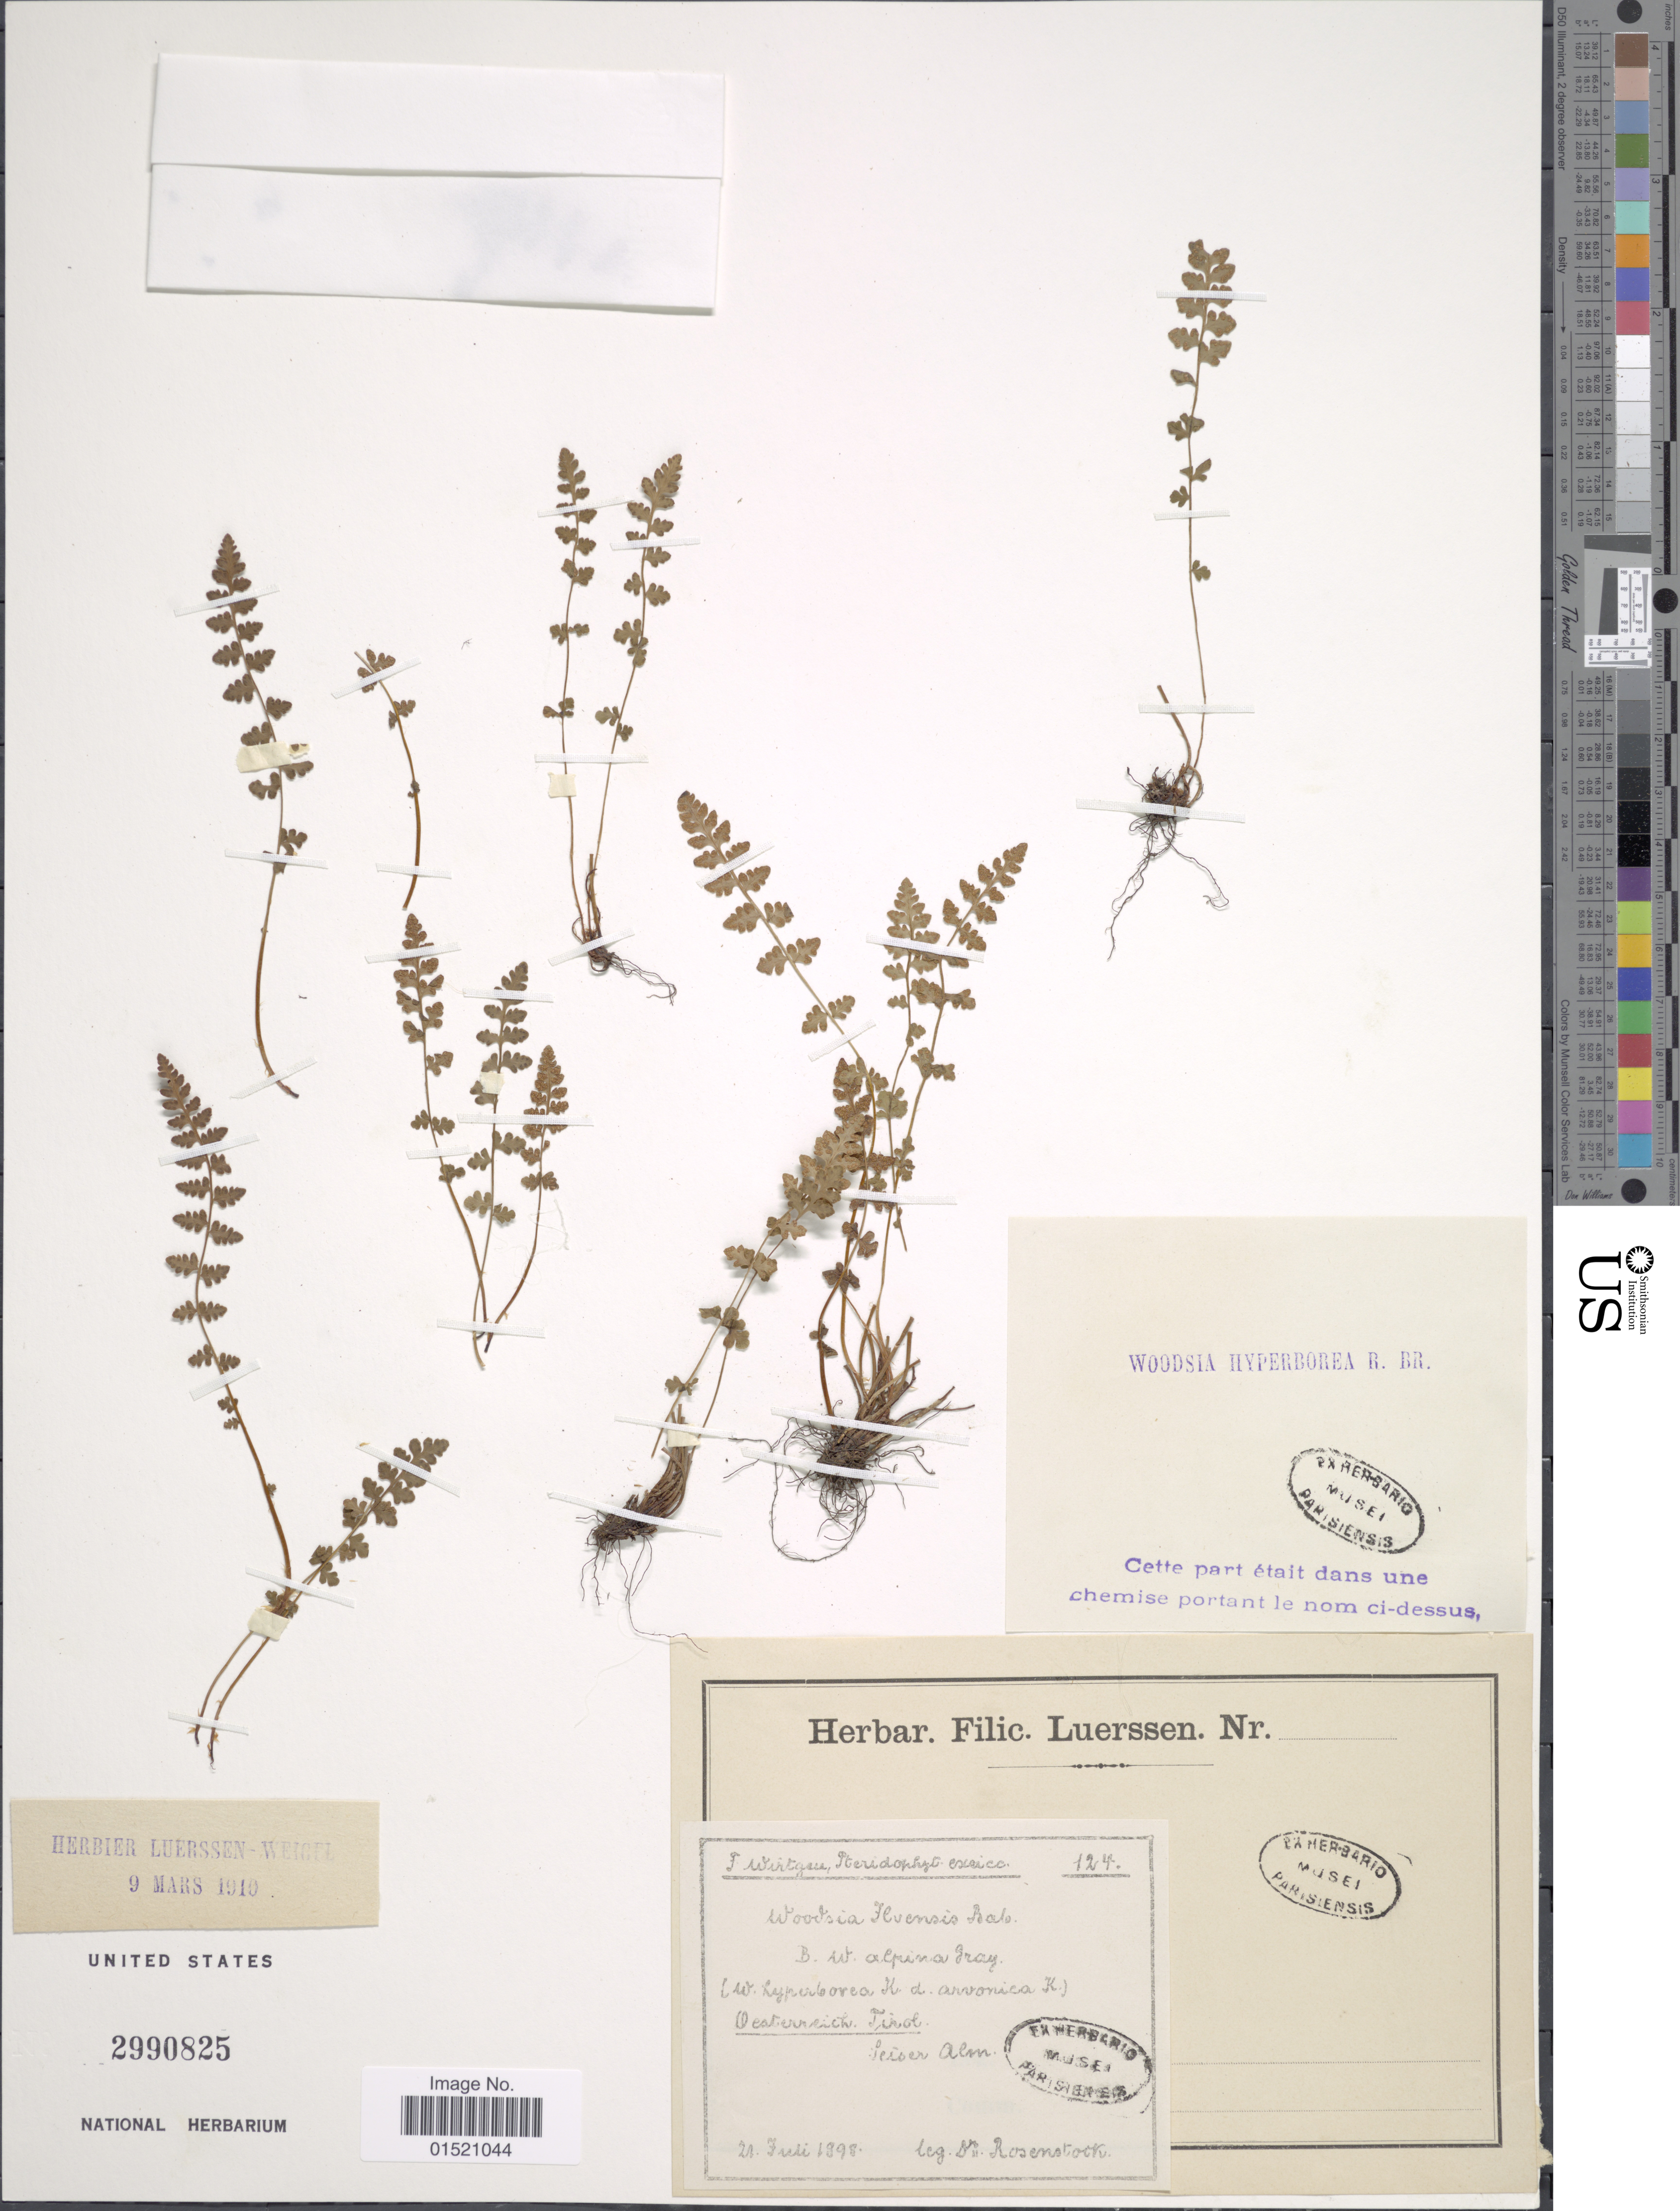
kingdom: Plantae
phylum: Tracheophyta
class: Polypodiopsida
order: Polypodiales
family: Woodsiaceae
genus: Woodsia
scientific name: Woodsia ilvensis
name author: (L.) R. Br.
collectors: -- Rosenstock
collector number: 124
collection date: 1998-07-21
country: Italy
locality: Oesterreich Tirol. Seiser Alm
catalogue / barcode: US 2990825